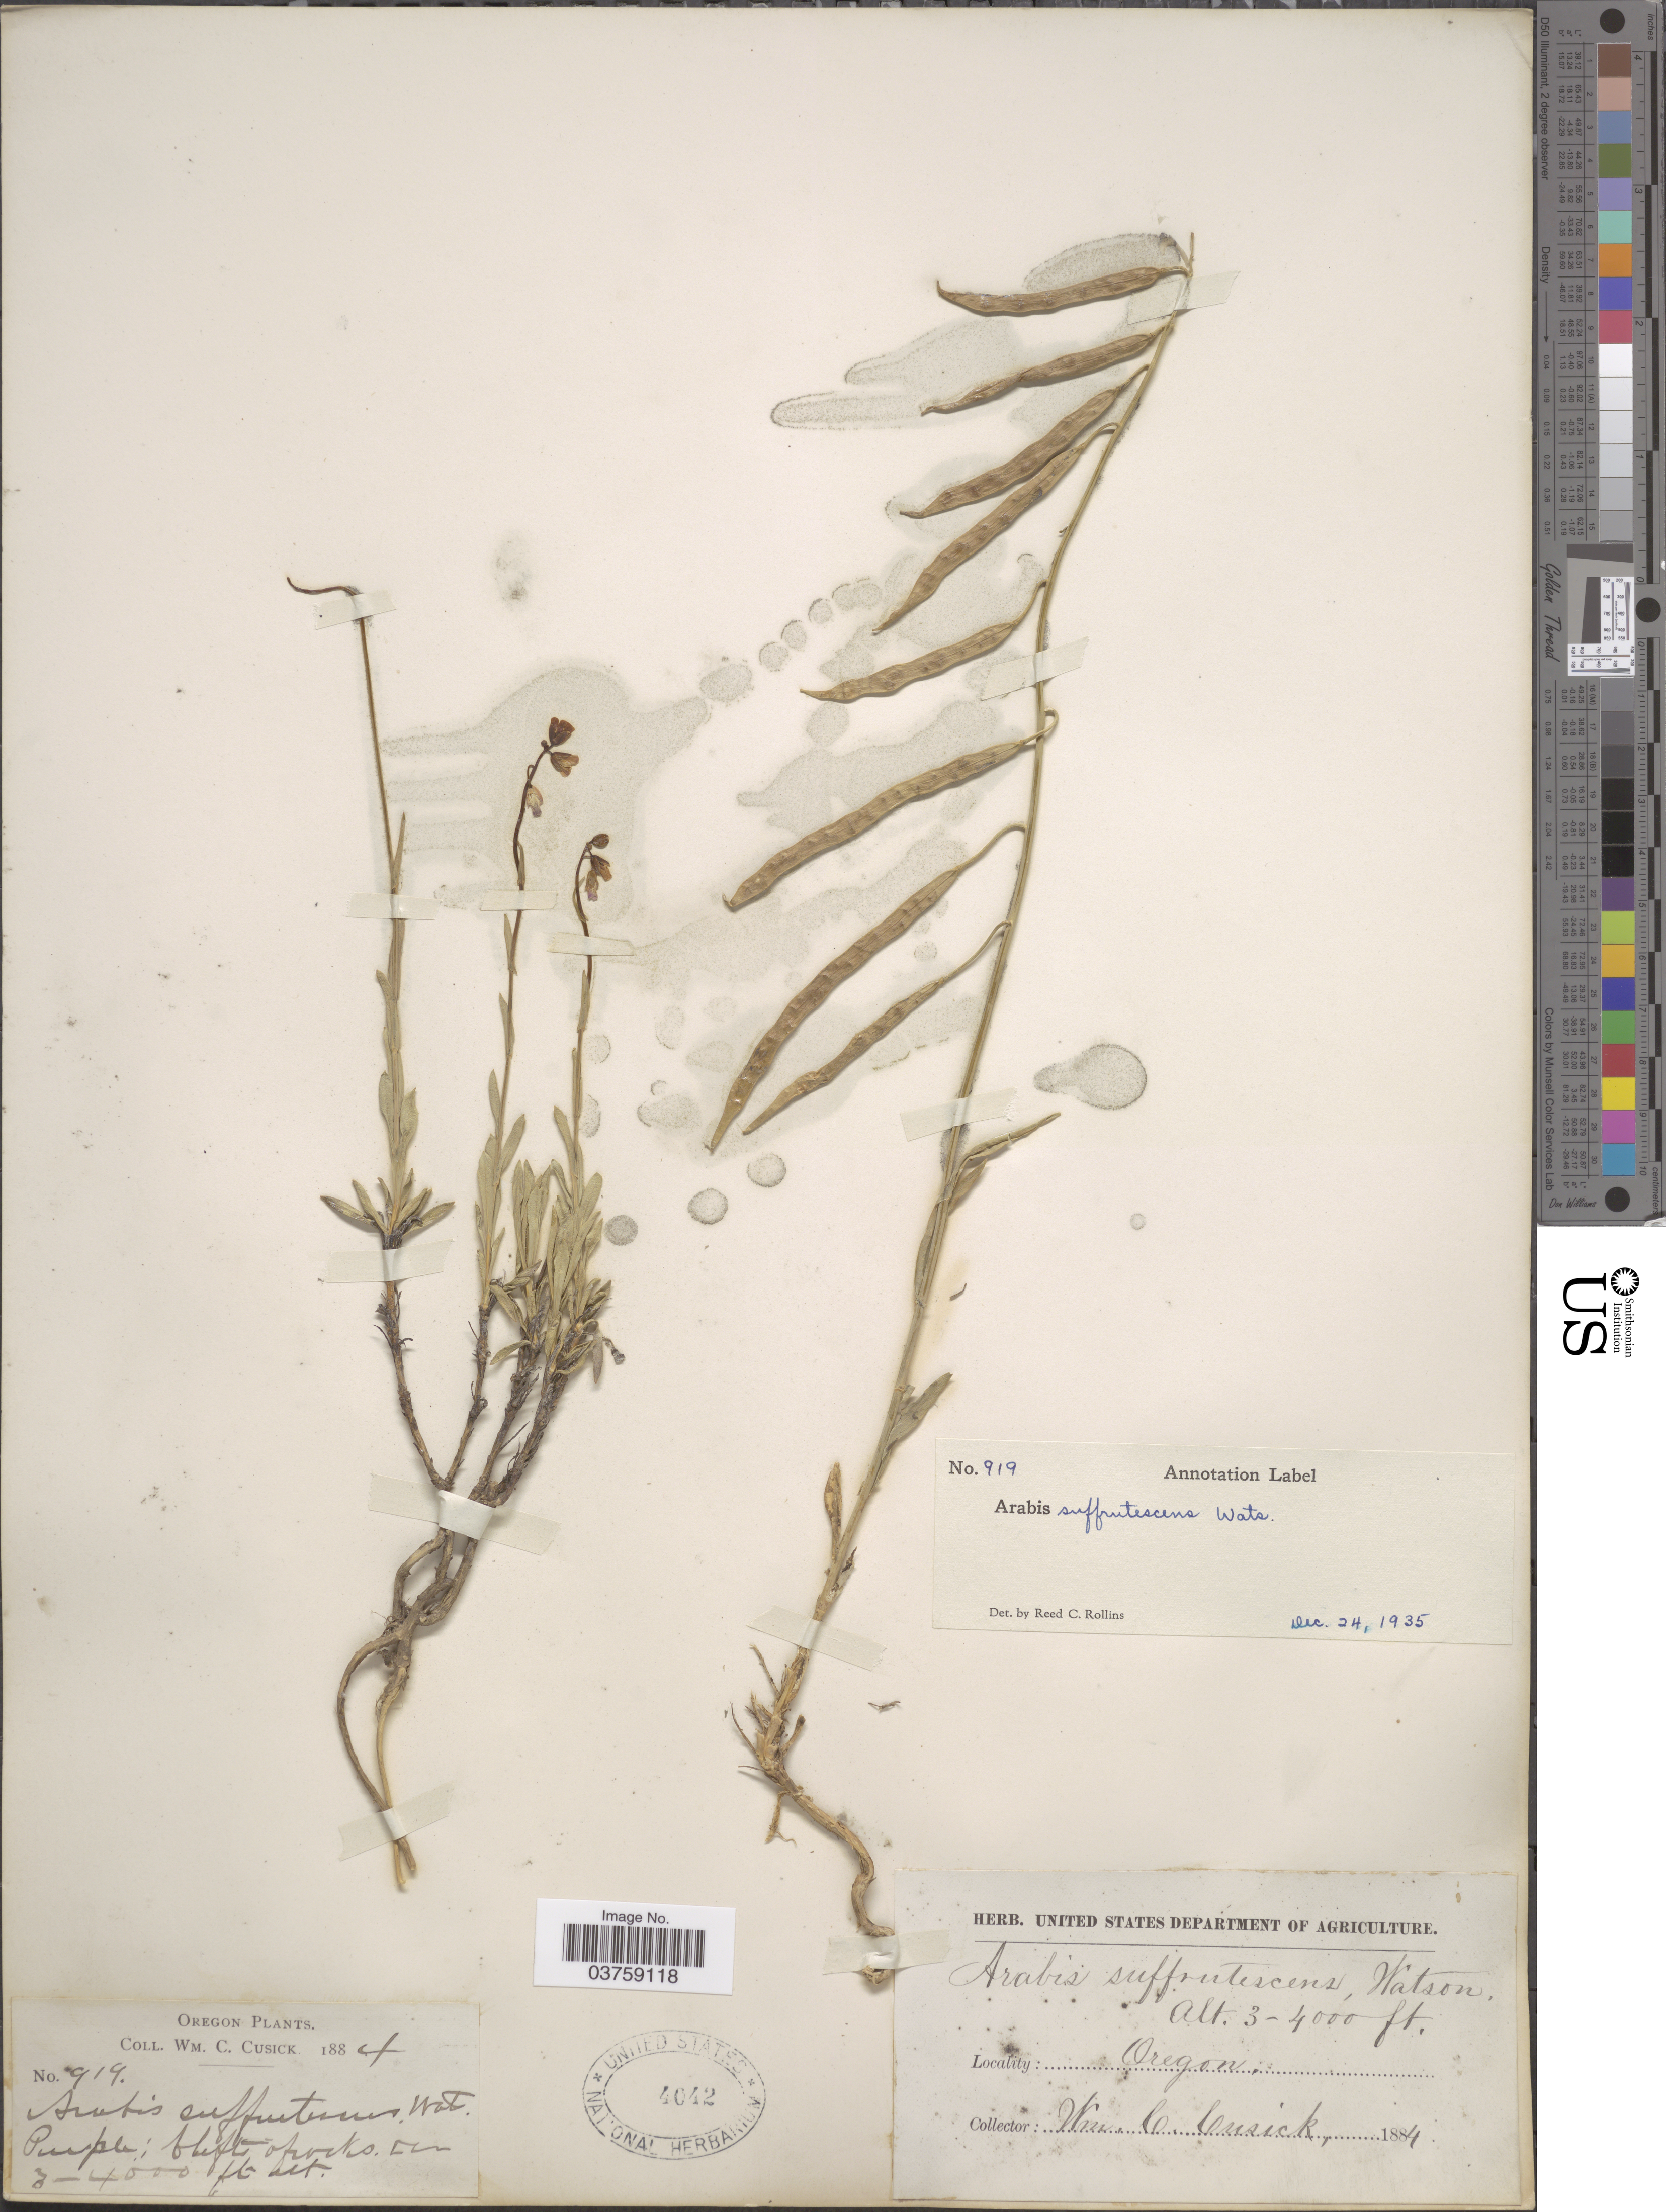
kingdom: Plantae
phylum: Tracheophyta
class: Magnoliopsida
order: Brassicales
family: Brassicaceae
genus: Arabis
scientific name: Arabis suffrutescens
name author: S. Watson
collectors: W. C. Cusick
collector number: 919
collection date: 1884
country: United States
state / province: Oregon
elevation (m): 914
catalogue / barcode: US 4042